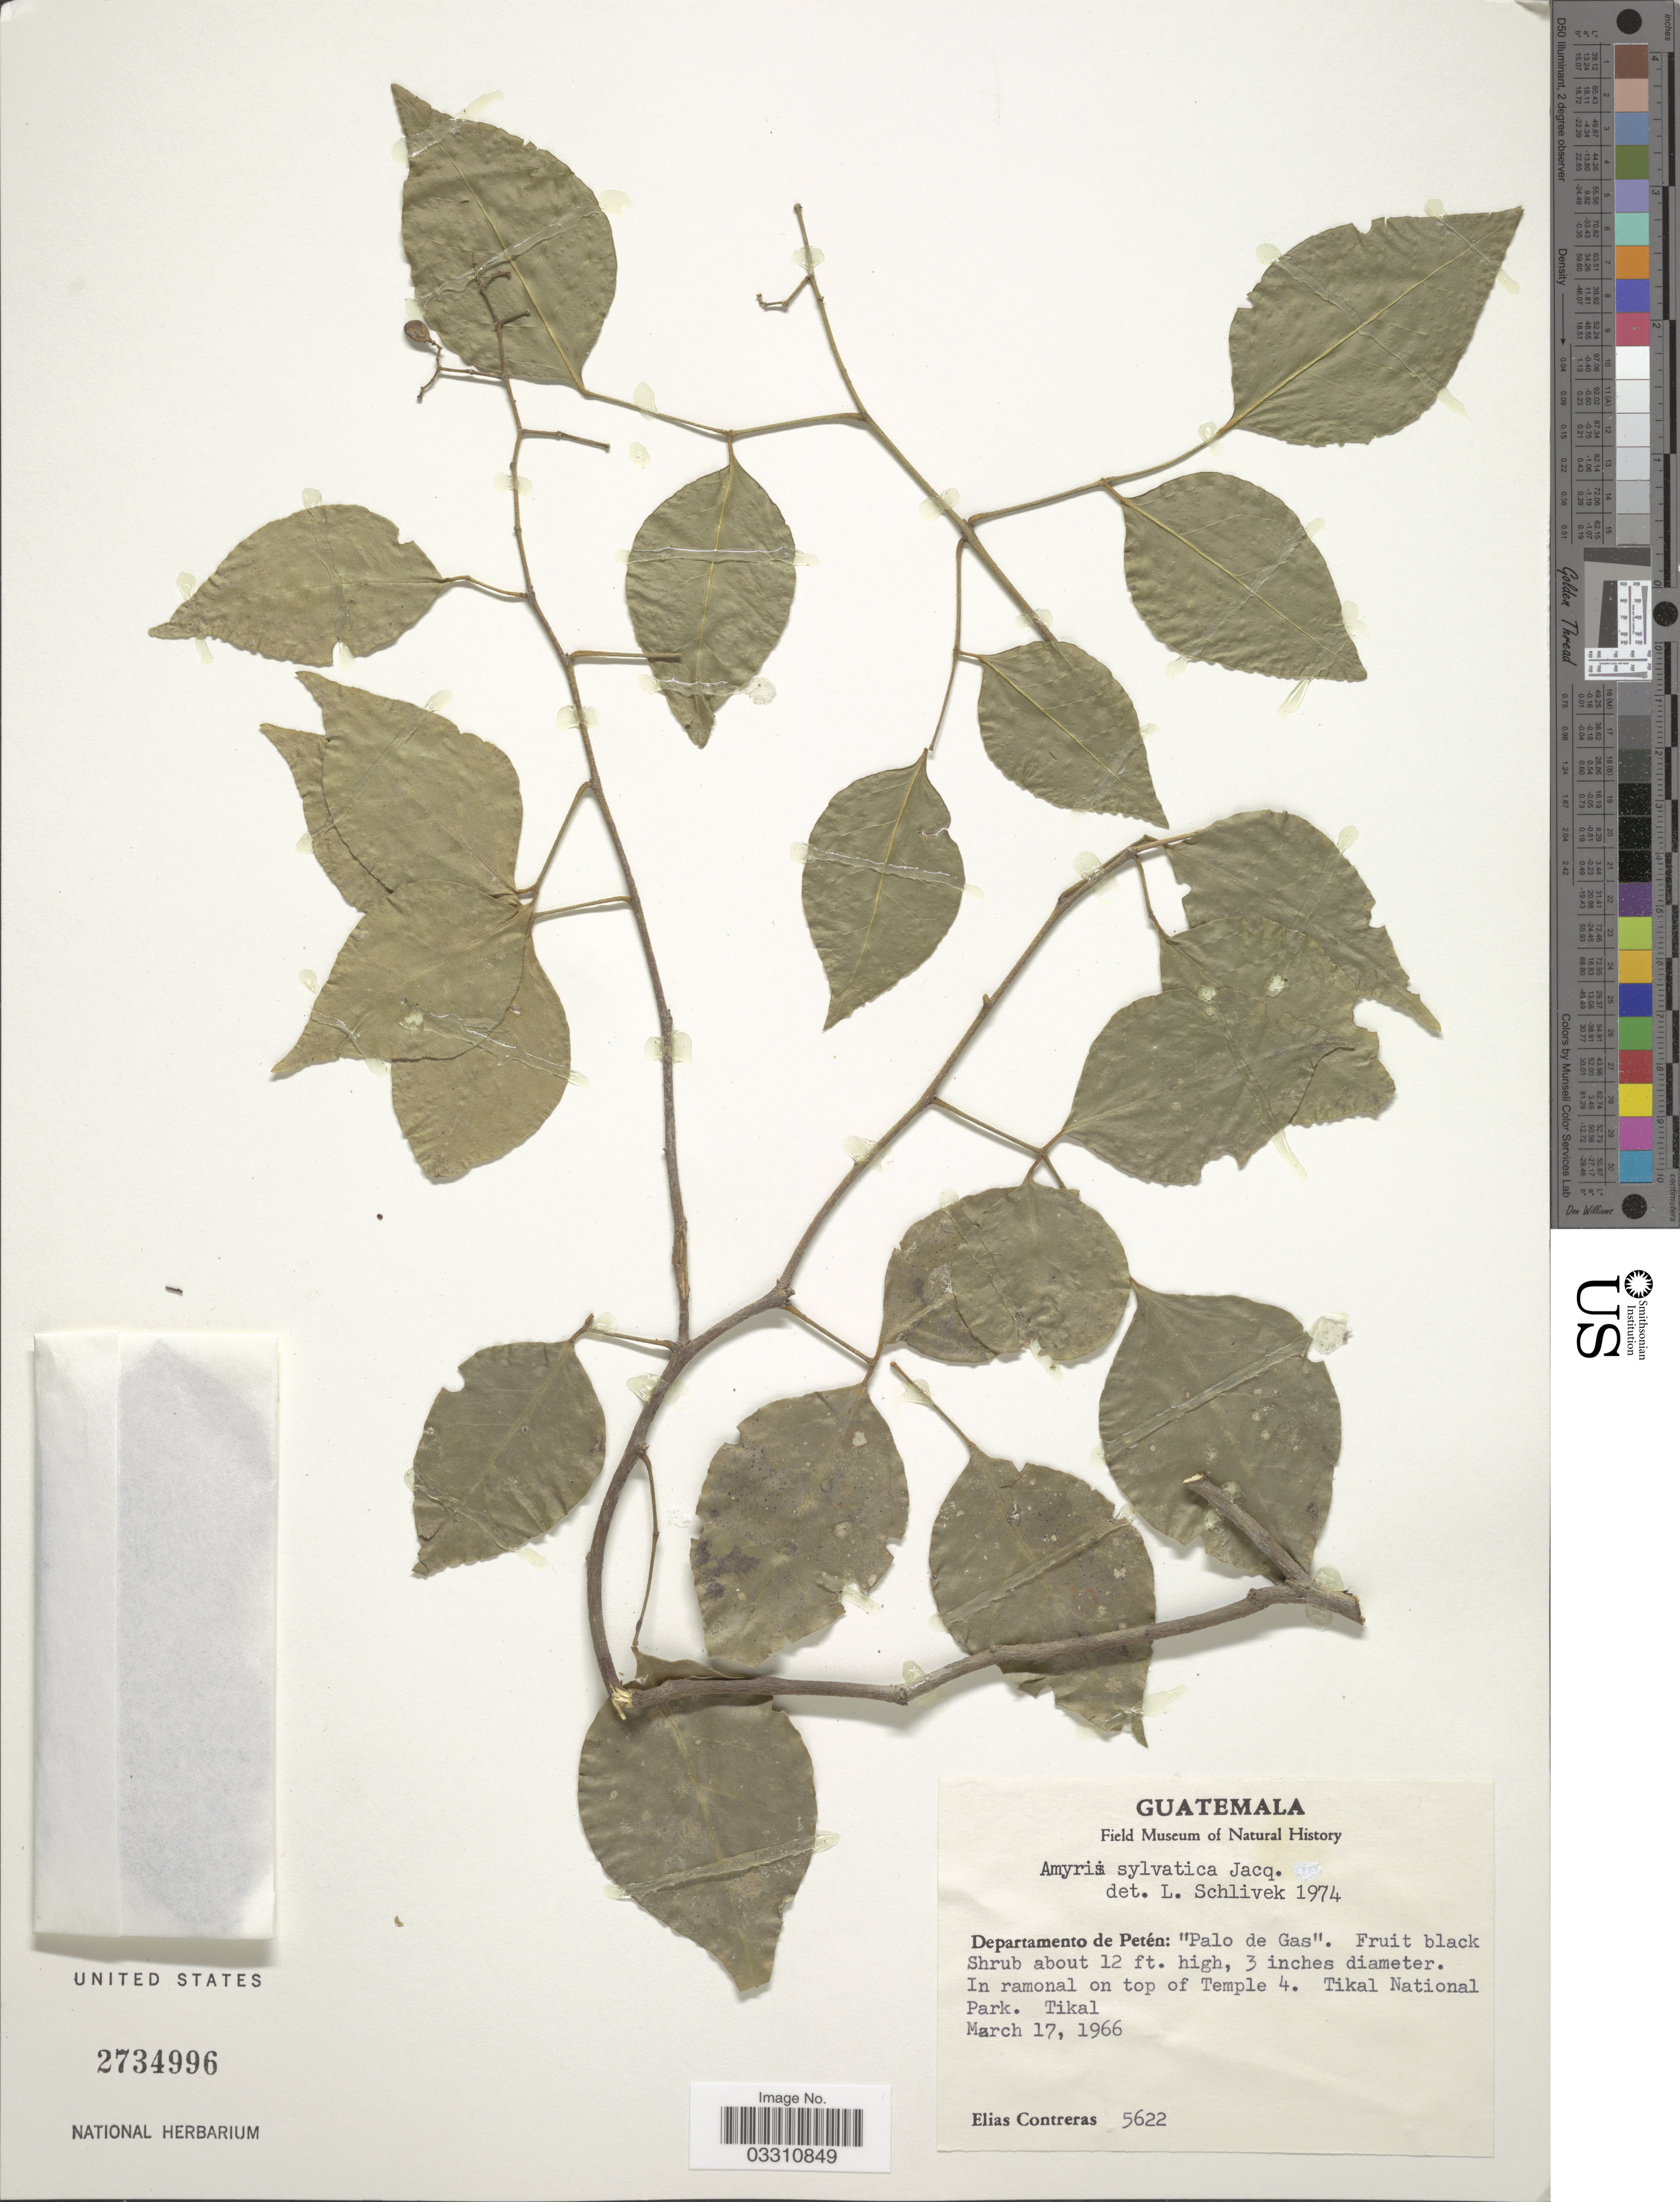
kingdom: Plantae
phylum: Tracheophyta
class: Magnoliopsida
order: Sapindales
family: Rutaceae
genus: Amyris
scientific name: Amyris elemifera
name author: L.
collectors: E. Contreras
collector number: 5622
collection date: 1966-03-17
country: Guatemala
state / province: El Petén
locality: Departamento de Petén: "Palo de Gas", In ramonal on top of Temple 4. Tikal National Park. Tikal.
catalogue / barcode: US 2734996